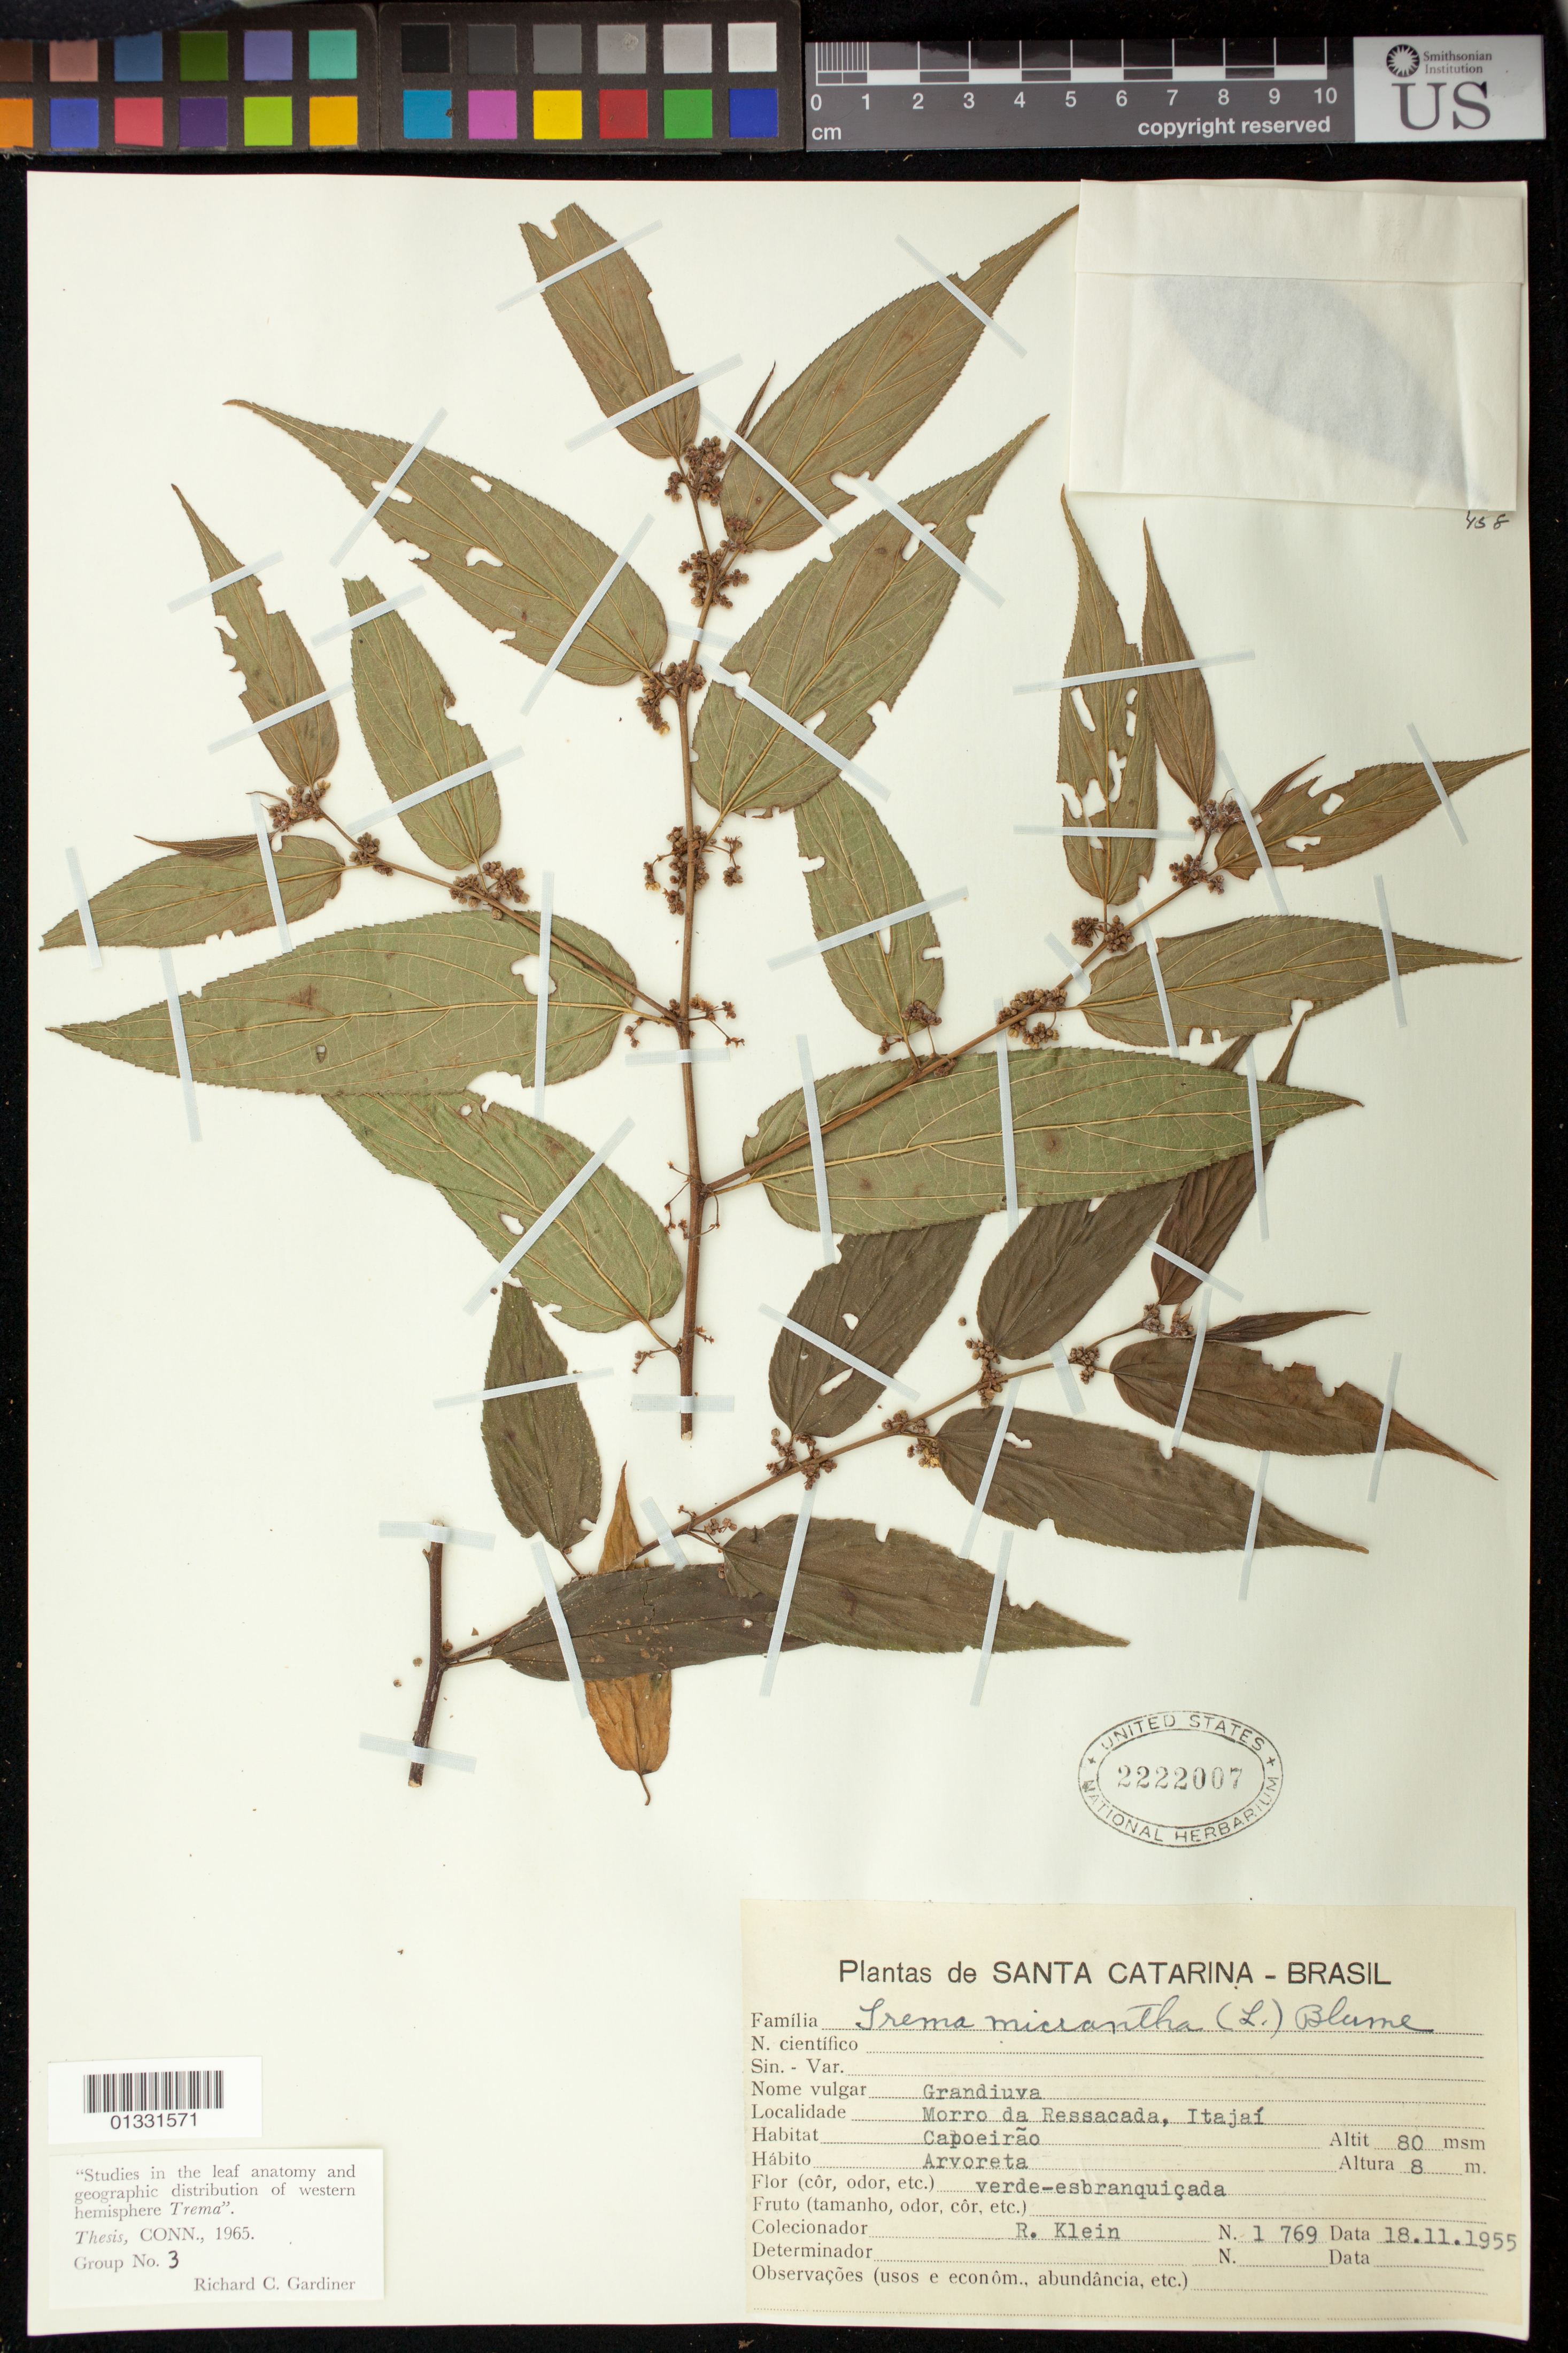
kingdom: Plantae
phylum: Tracheophyta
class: Magnoliopsida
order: Rosales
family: Cannabaceae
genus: Trema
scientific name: Trema micranthum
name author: (L.) Blume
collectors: R. M. Klein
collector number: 1769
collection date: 1955-11-18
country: Brazil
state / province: Santa Catarina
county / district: Itajaí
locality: Morro da Ressacada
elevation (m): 80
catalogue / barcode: US 2222007